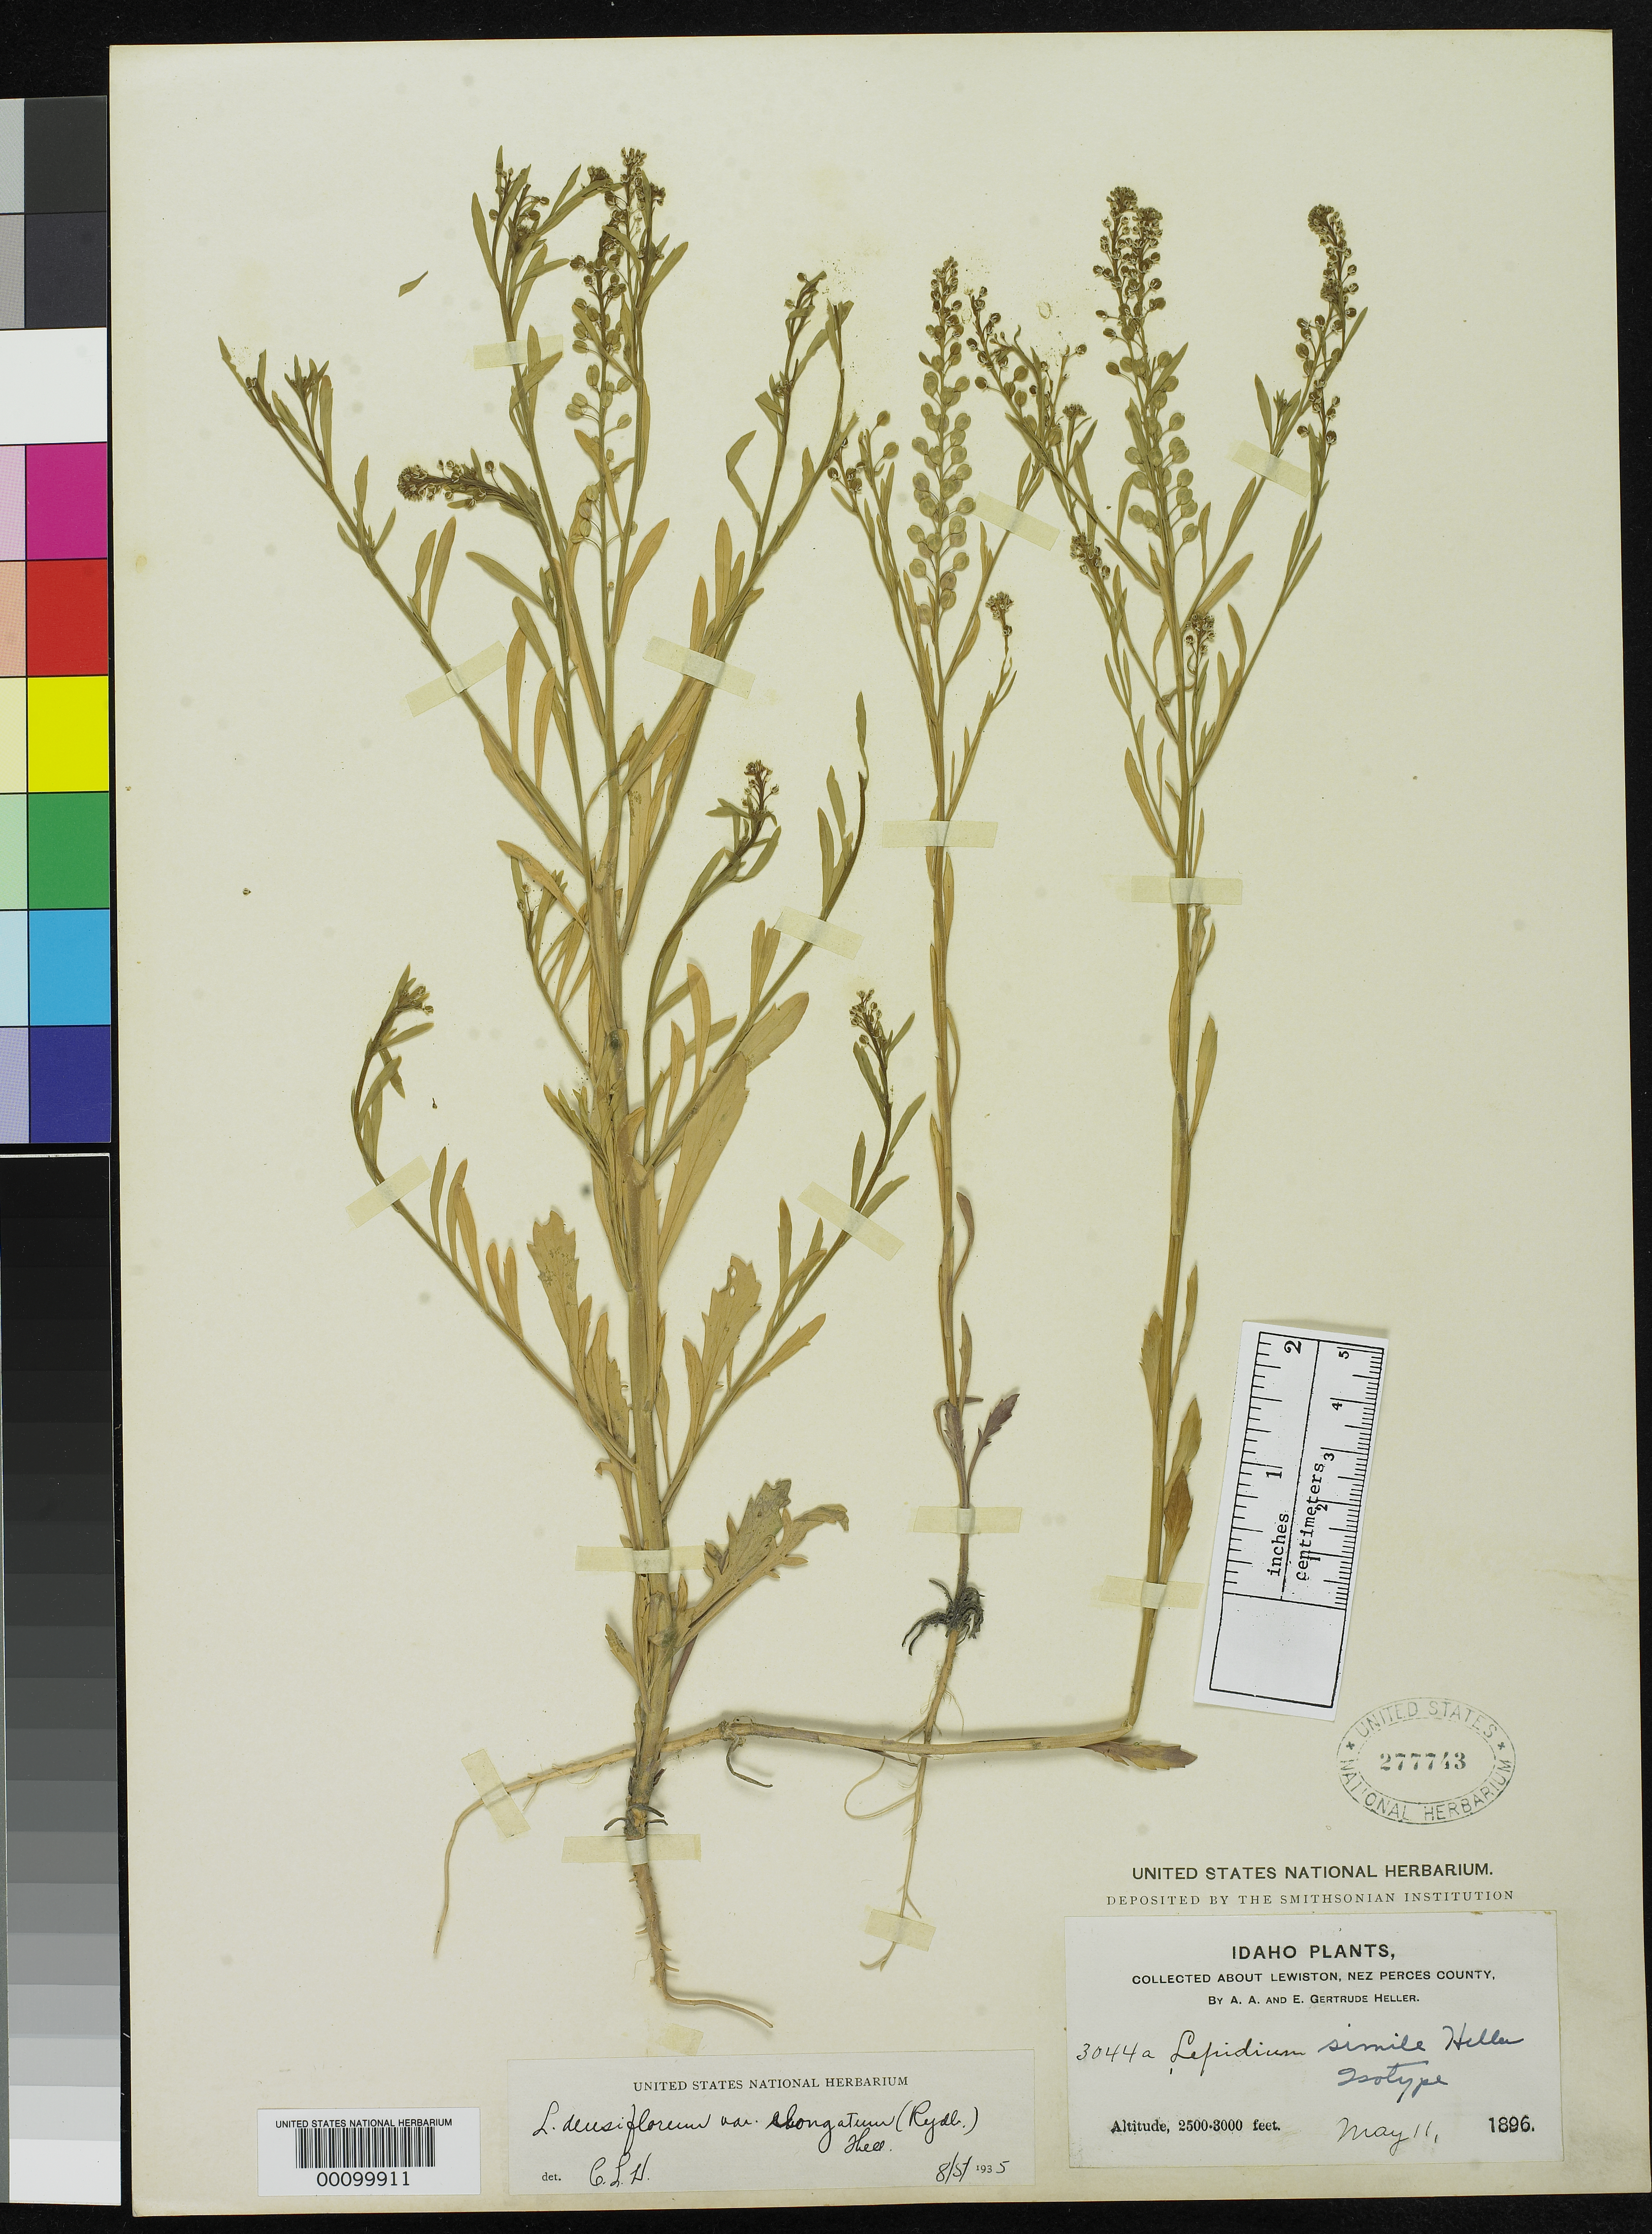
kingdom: Plantae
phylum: Tracheophyta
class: Magnoliopsida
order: Brassicales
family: Brassicaceae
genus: Lepidium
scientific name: Lepidium simile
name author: A. Heller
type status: Isotype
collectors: A. A. Heller & E. G. Heller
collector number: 3044 a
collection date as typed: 11 May 1896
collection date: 1896-05-11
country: United States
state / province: Idaho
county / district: Nez Perce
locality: Snake River, near Lewiston.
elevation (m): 2500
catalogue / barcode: US 277743